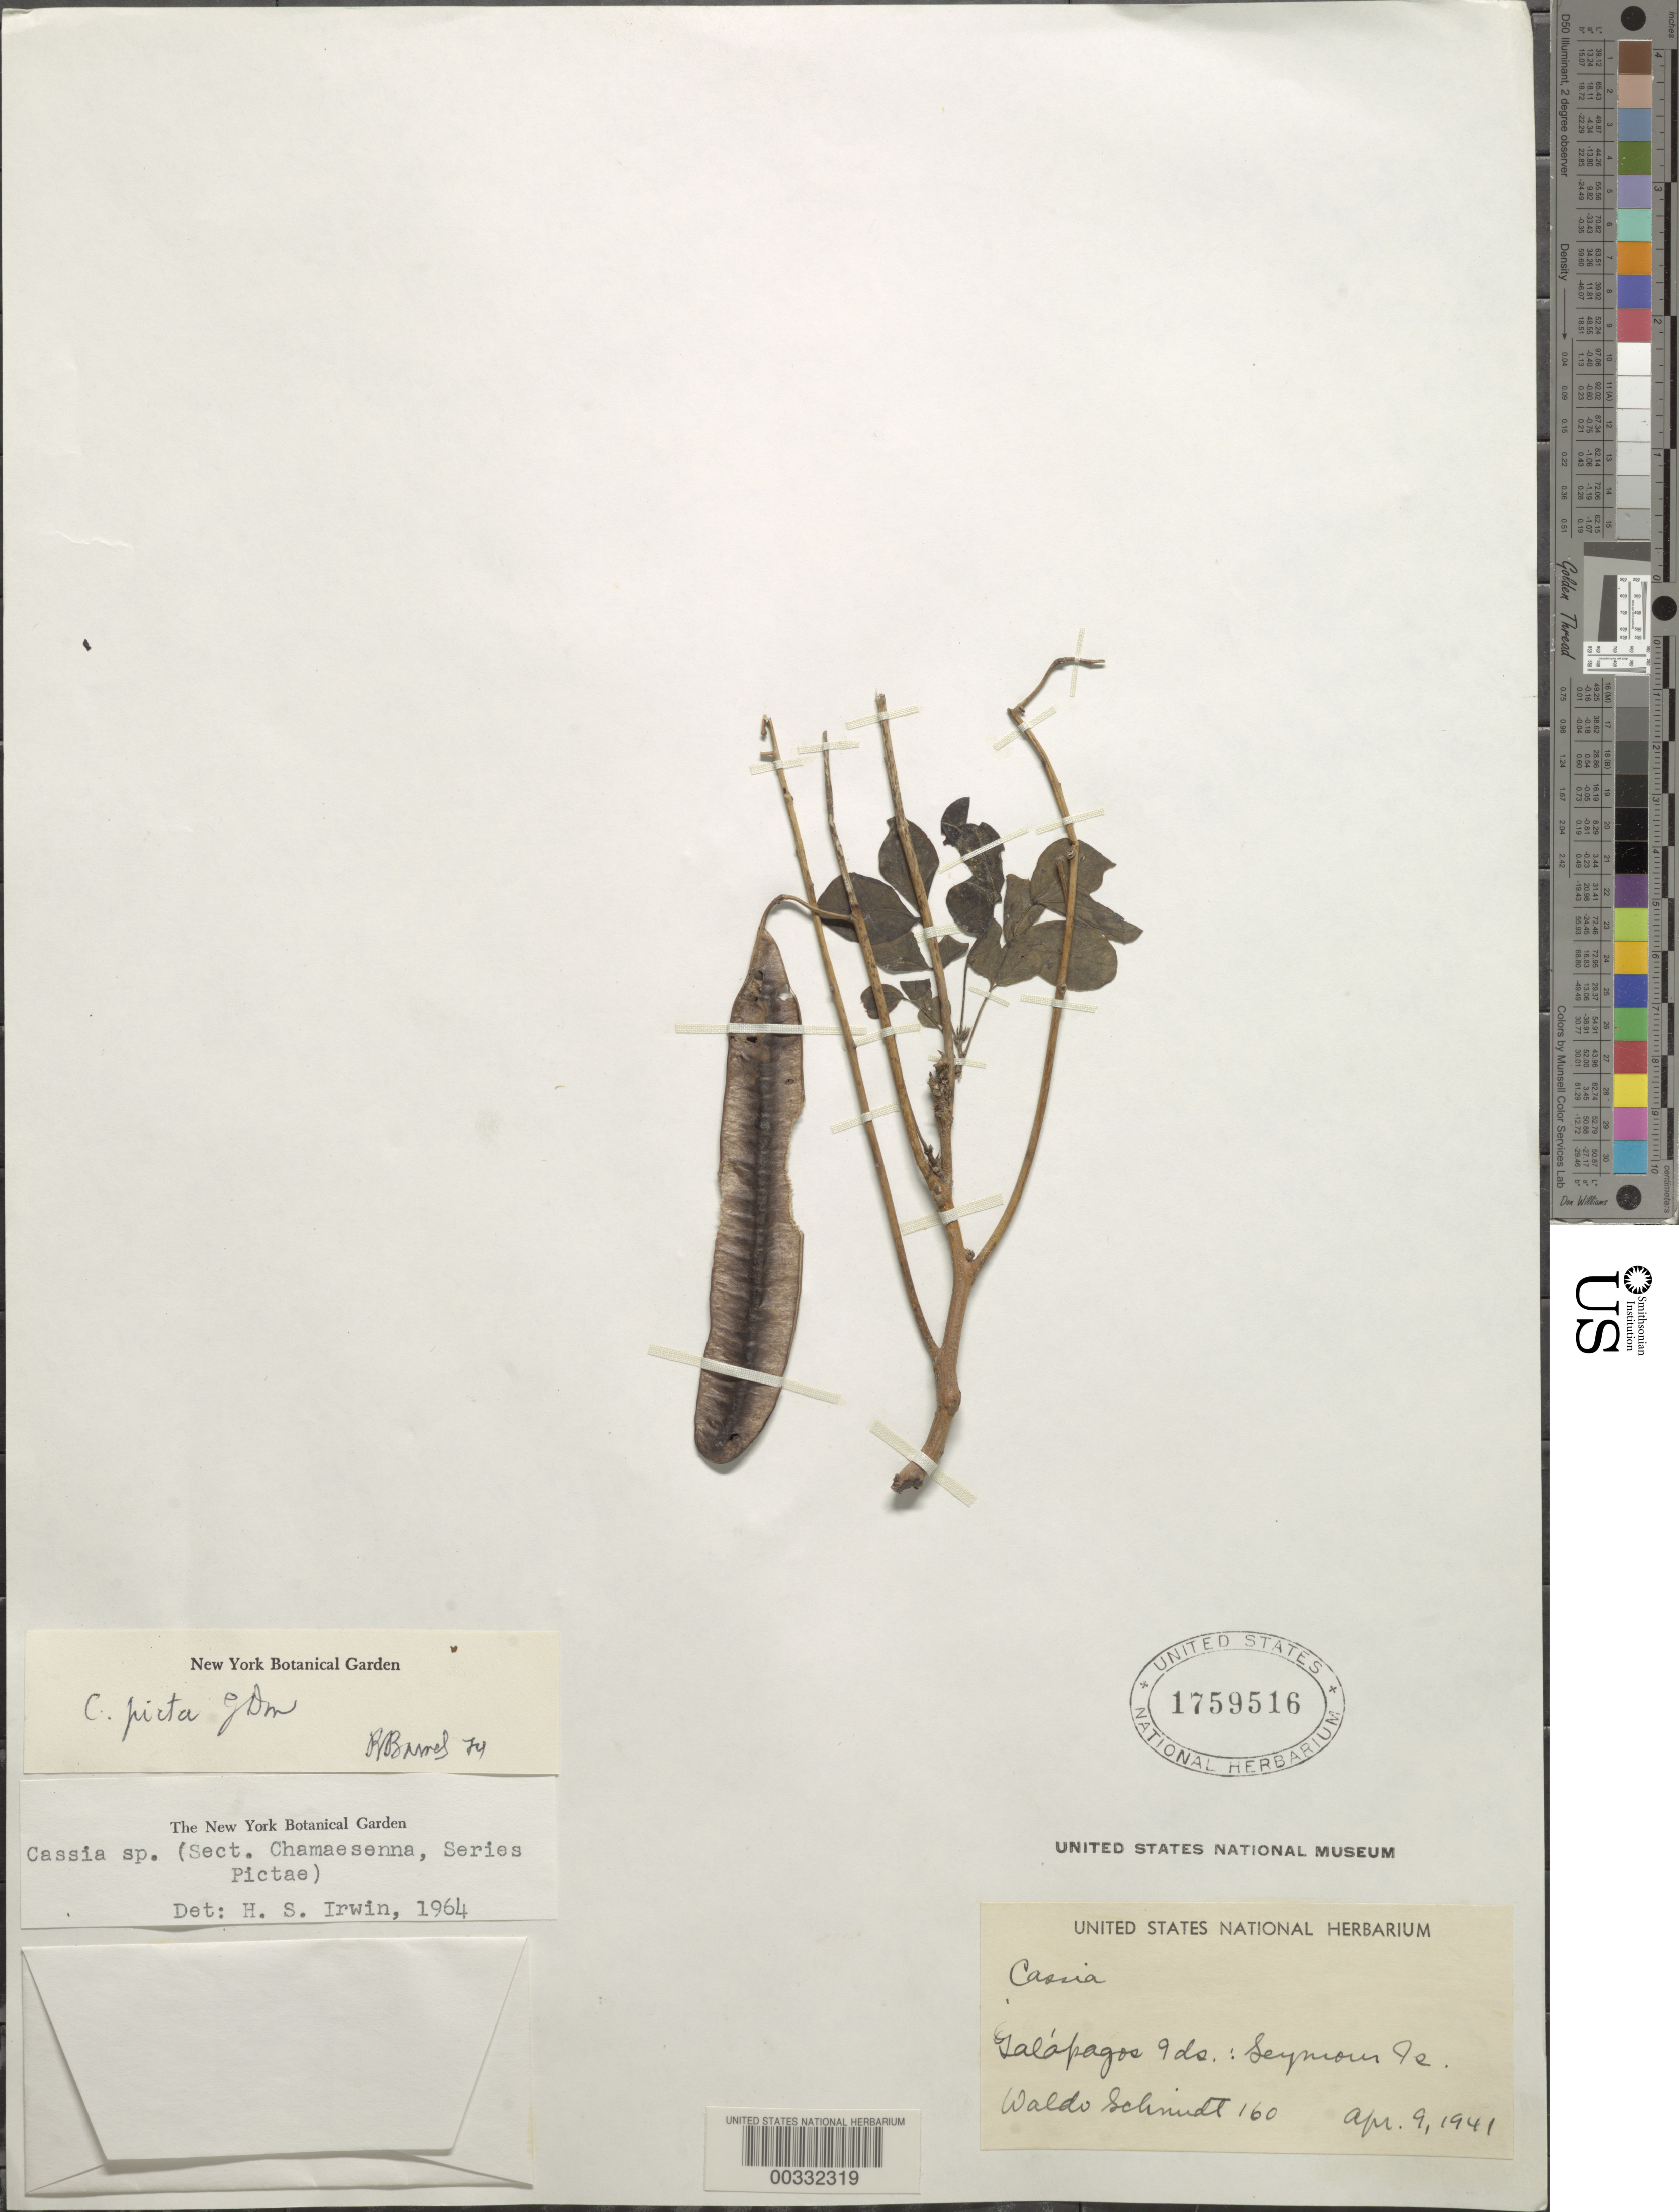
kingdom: Plantae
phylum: Tracheophyta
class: Magnoliopsida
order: Fabales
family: Fabaceae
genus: Senna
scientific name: Senna pistaciifolia var. picta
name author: (G. Don) H.S. Irwin & Barneby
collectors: W. Schmidt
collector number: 160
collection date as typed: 09 Apr 1941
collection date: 1941-04-09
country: Ecuador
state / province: Colón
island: Baltra [South Seymour] / Seymour [North Seymour]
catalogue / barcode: US 1759516